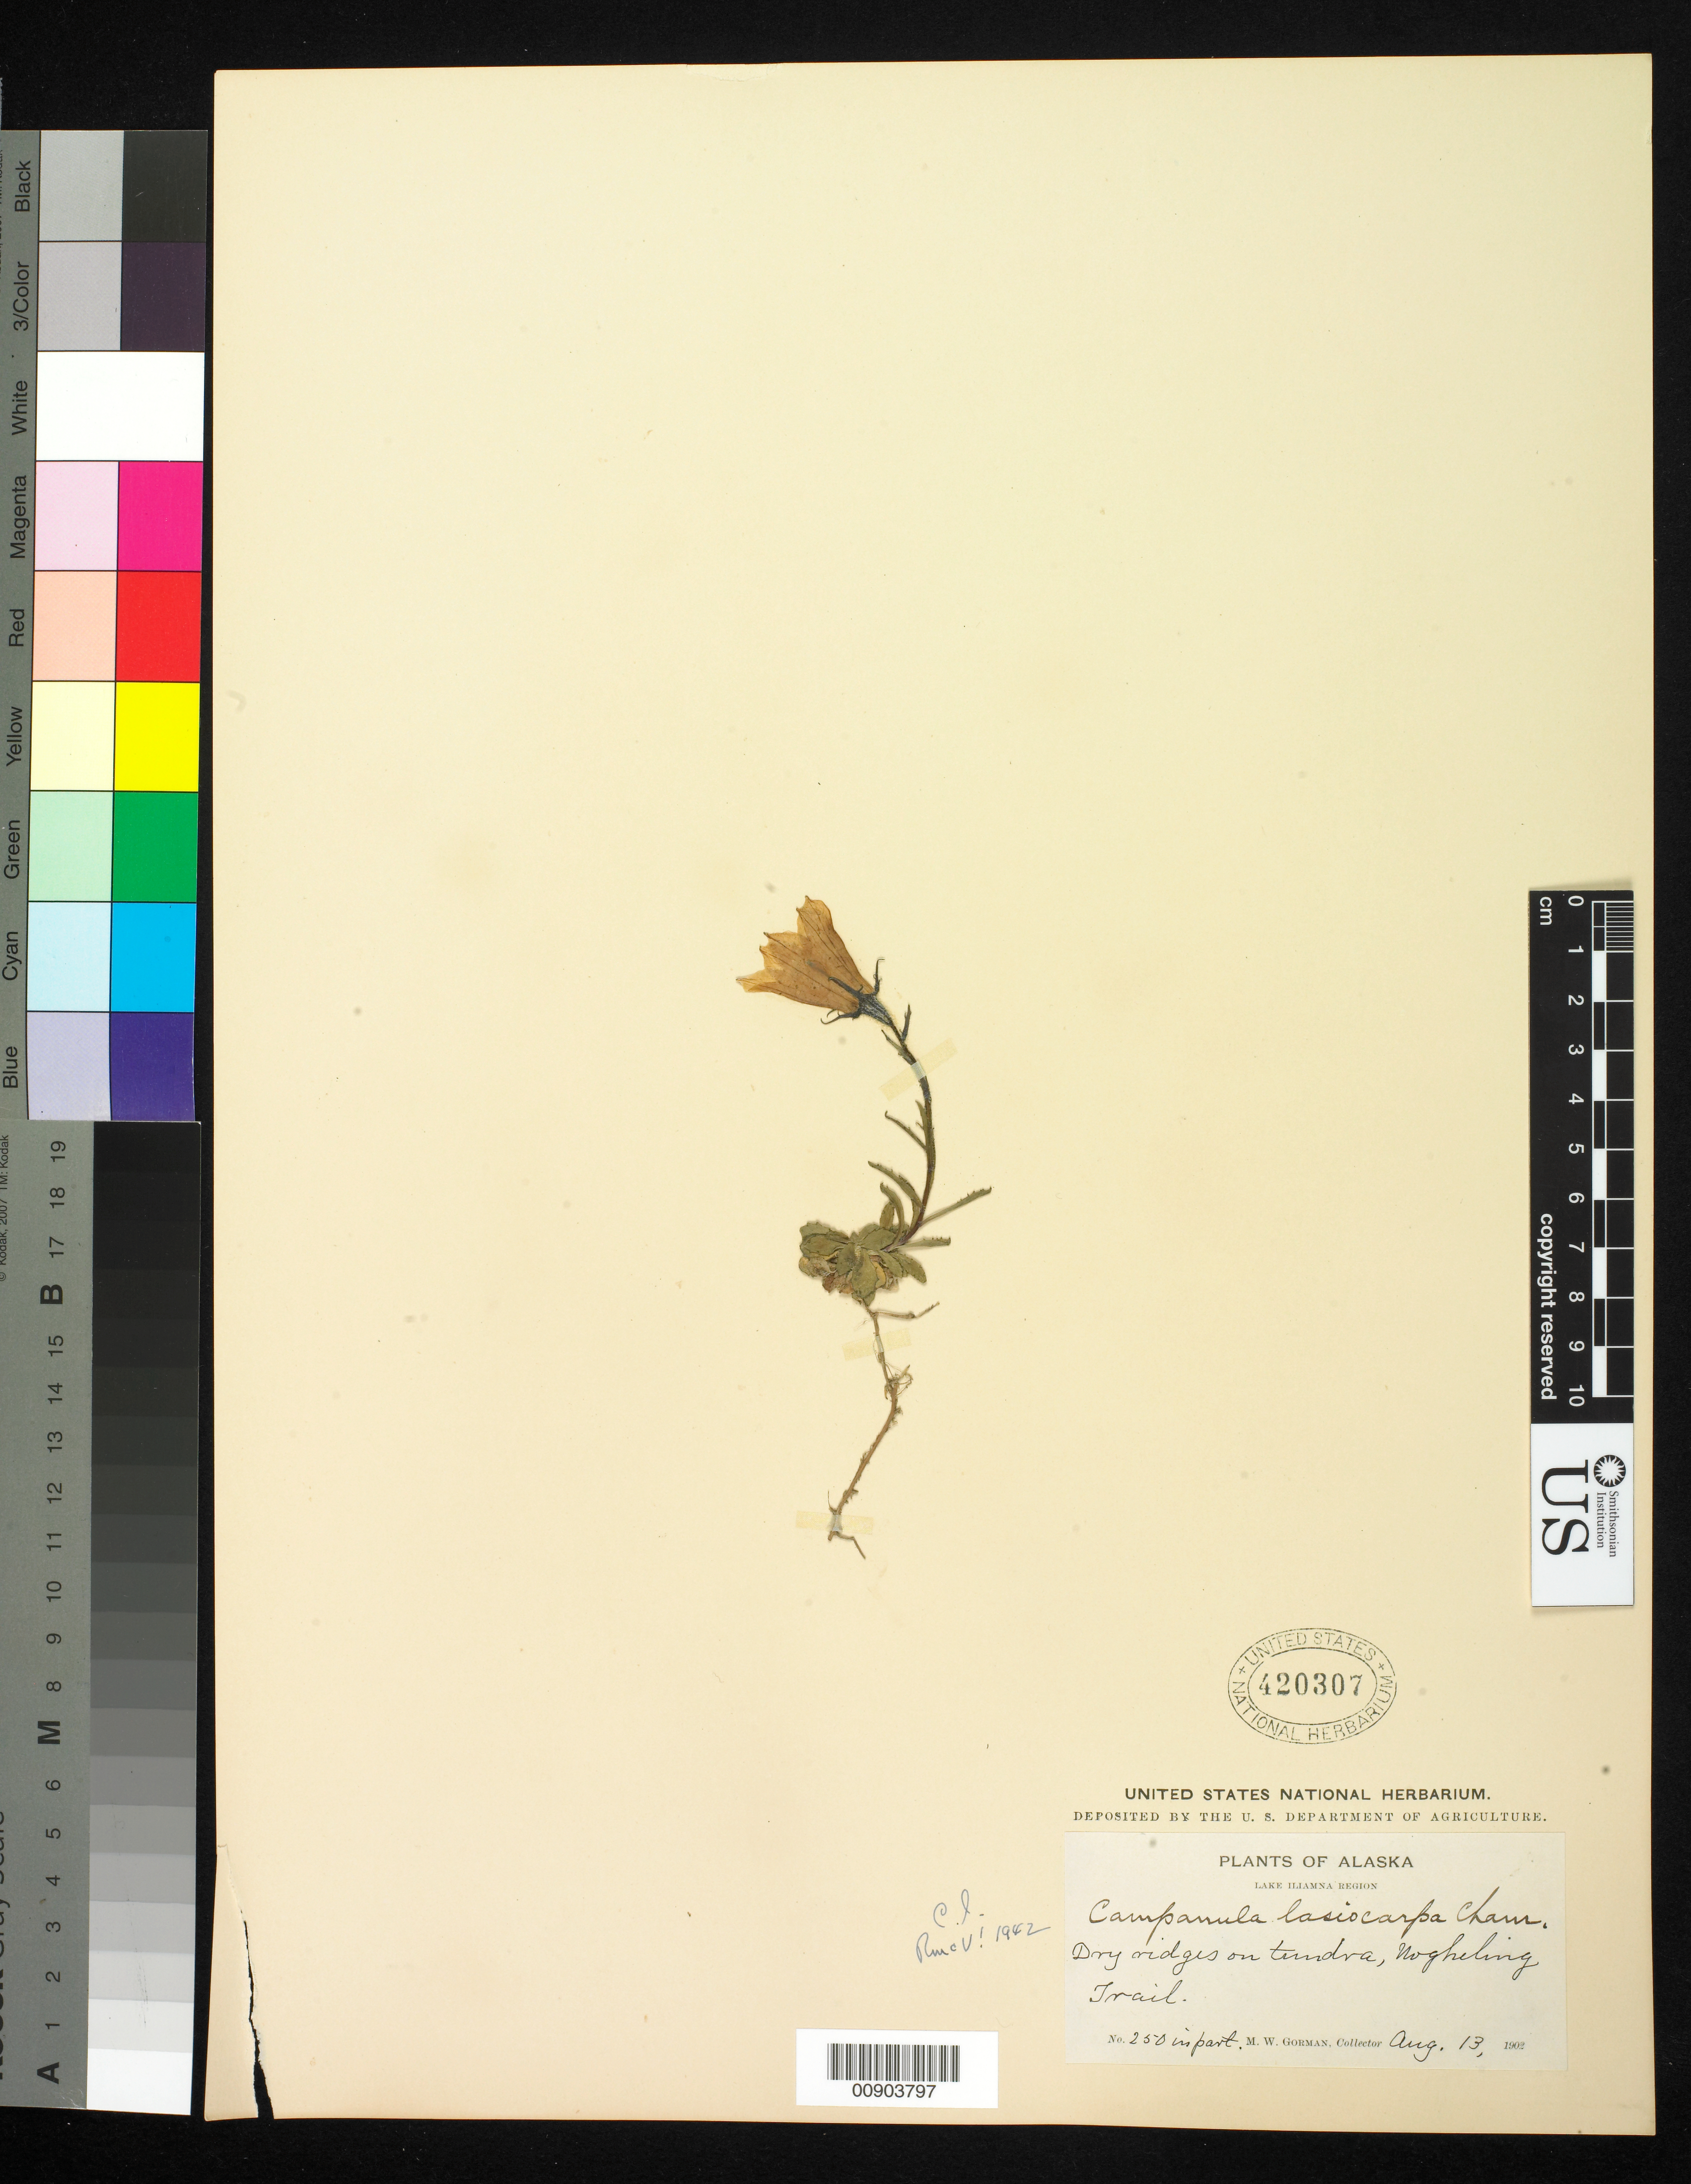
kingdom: Plantae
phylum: Tracheophyta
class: Magnoliopsida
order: Asterales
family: Campanulaceae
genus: Campanula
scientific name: Campanula lasiocarpa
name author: Cham.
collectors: M. W. Gorman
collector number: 250 in pt.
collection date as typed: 13 Aug 1902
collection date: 1902-08-13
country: United States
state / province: Alaska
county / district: Lake And Peninsula Borough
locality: Nogheling Trail, Lake Iliamna Region.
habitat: Dry ridges on tundra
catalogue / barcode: US 420307